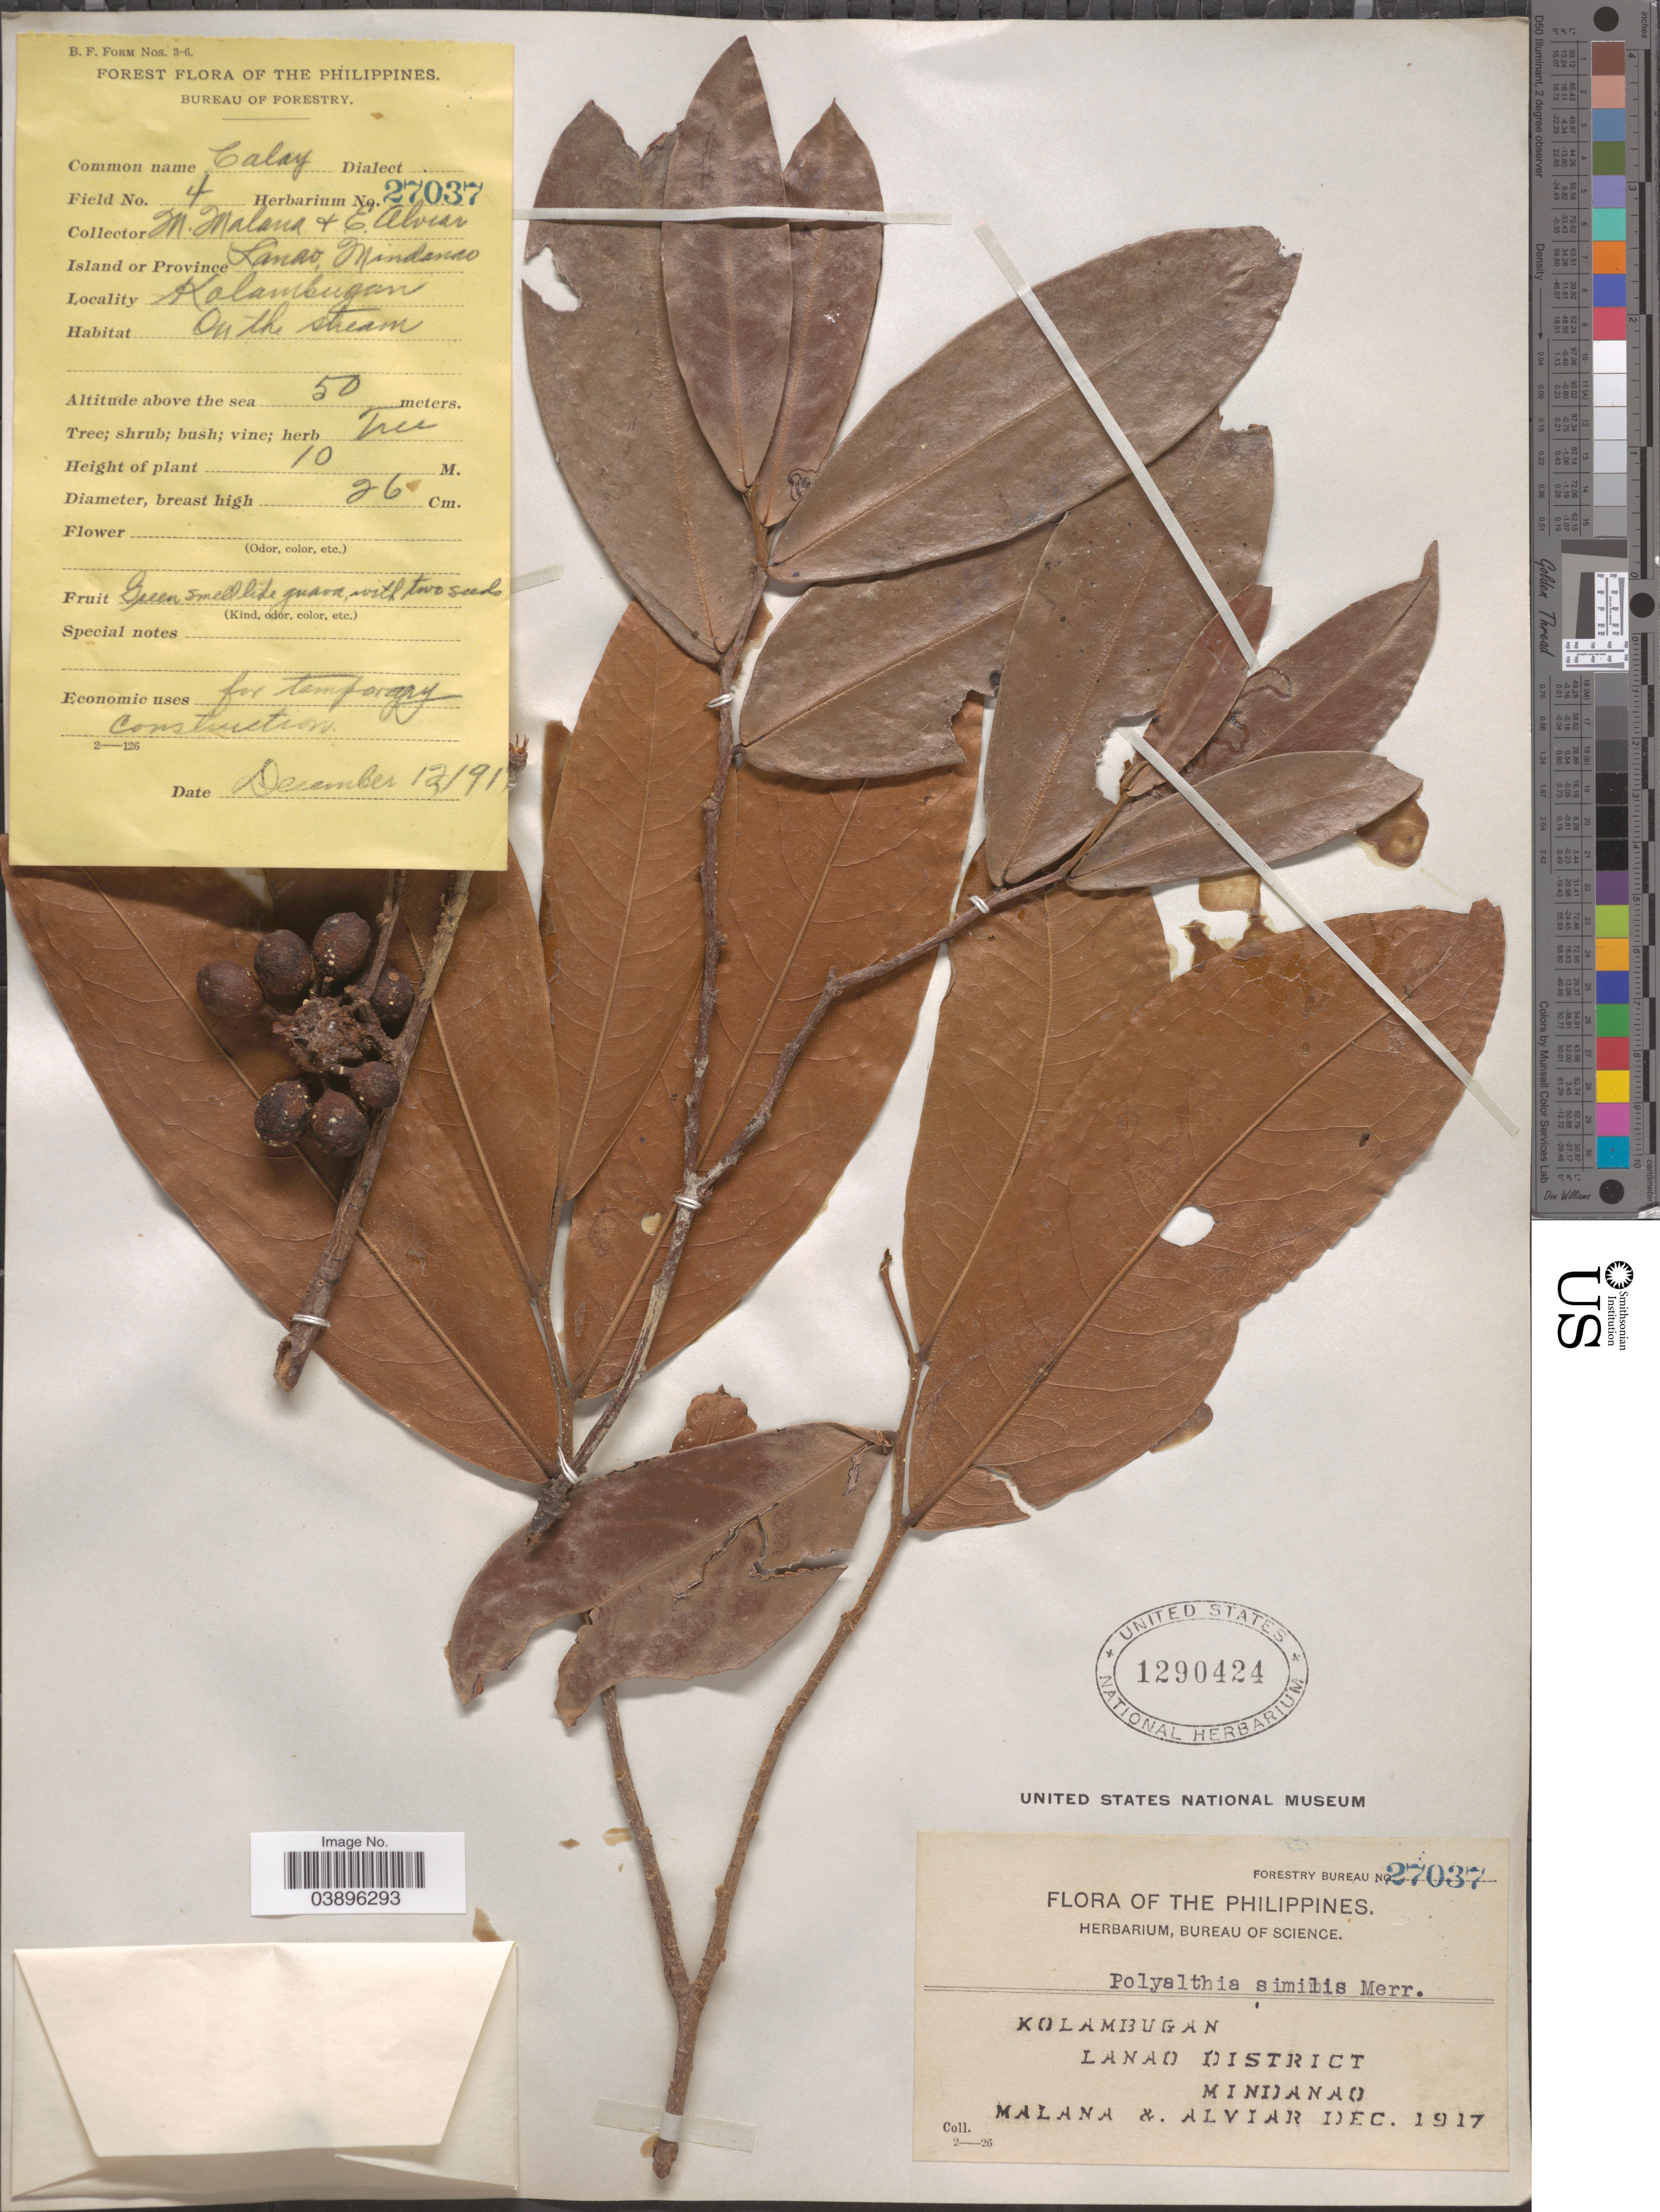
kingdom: Plantae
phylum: Tracheophyta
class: Magnoliopsida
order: Magnoliales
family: Annonaceae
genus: Polyalthia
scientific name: Polyalthia obliqua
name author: Hook. f. & Thomson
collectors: M. Malana & Alviar E.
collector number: Forestry Bureau 27037/4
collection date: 1917-12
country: Philippines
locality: Kolambugan. Lanao District. Mindanao.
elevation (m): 50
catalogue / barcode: US 1290424